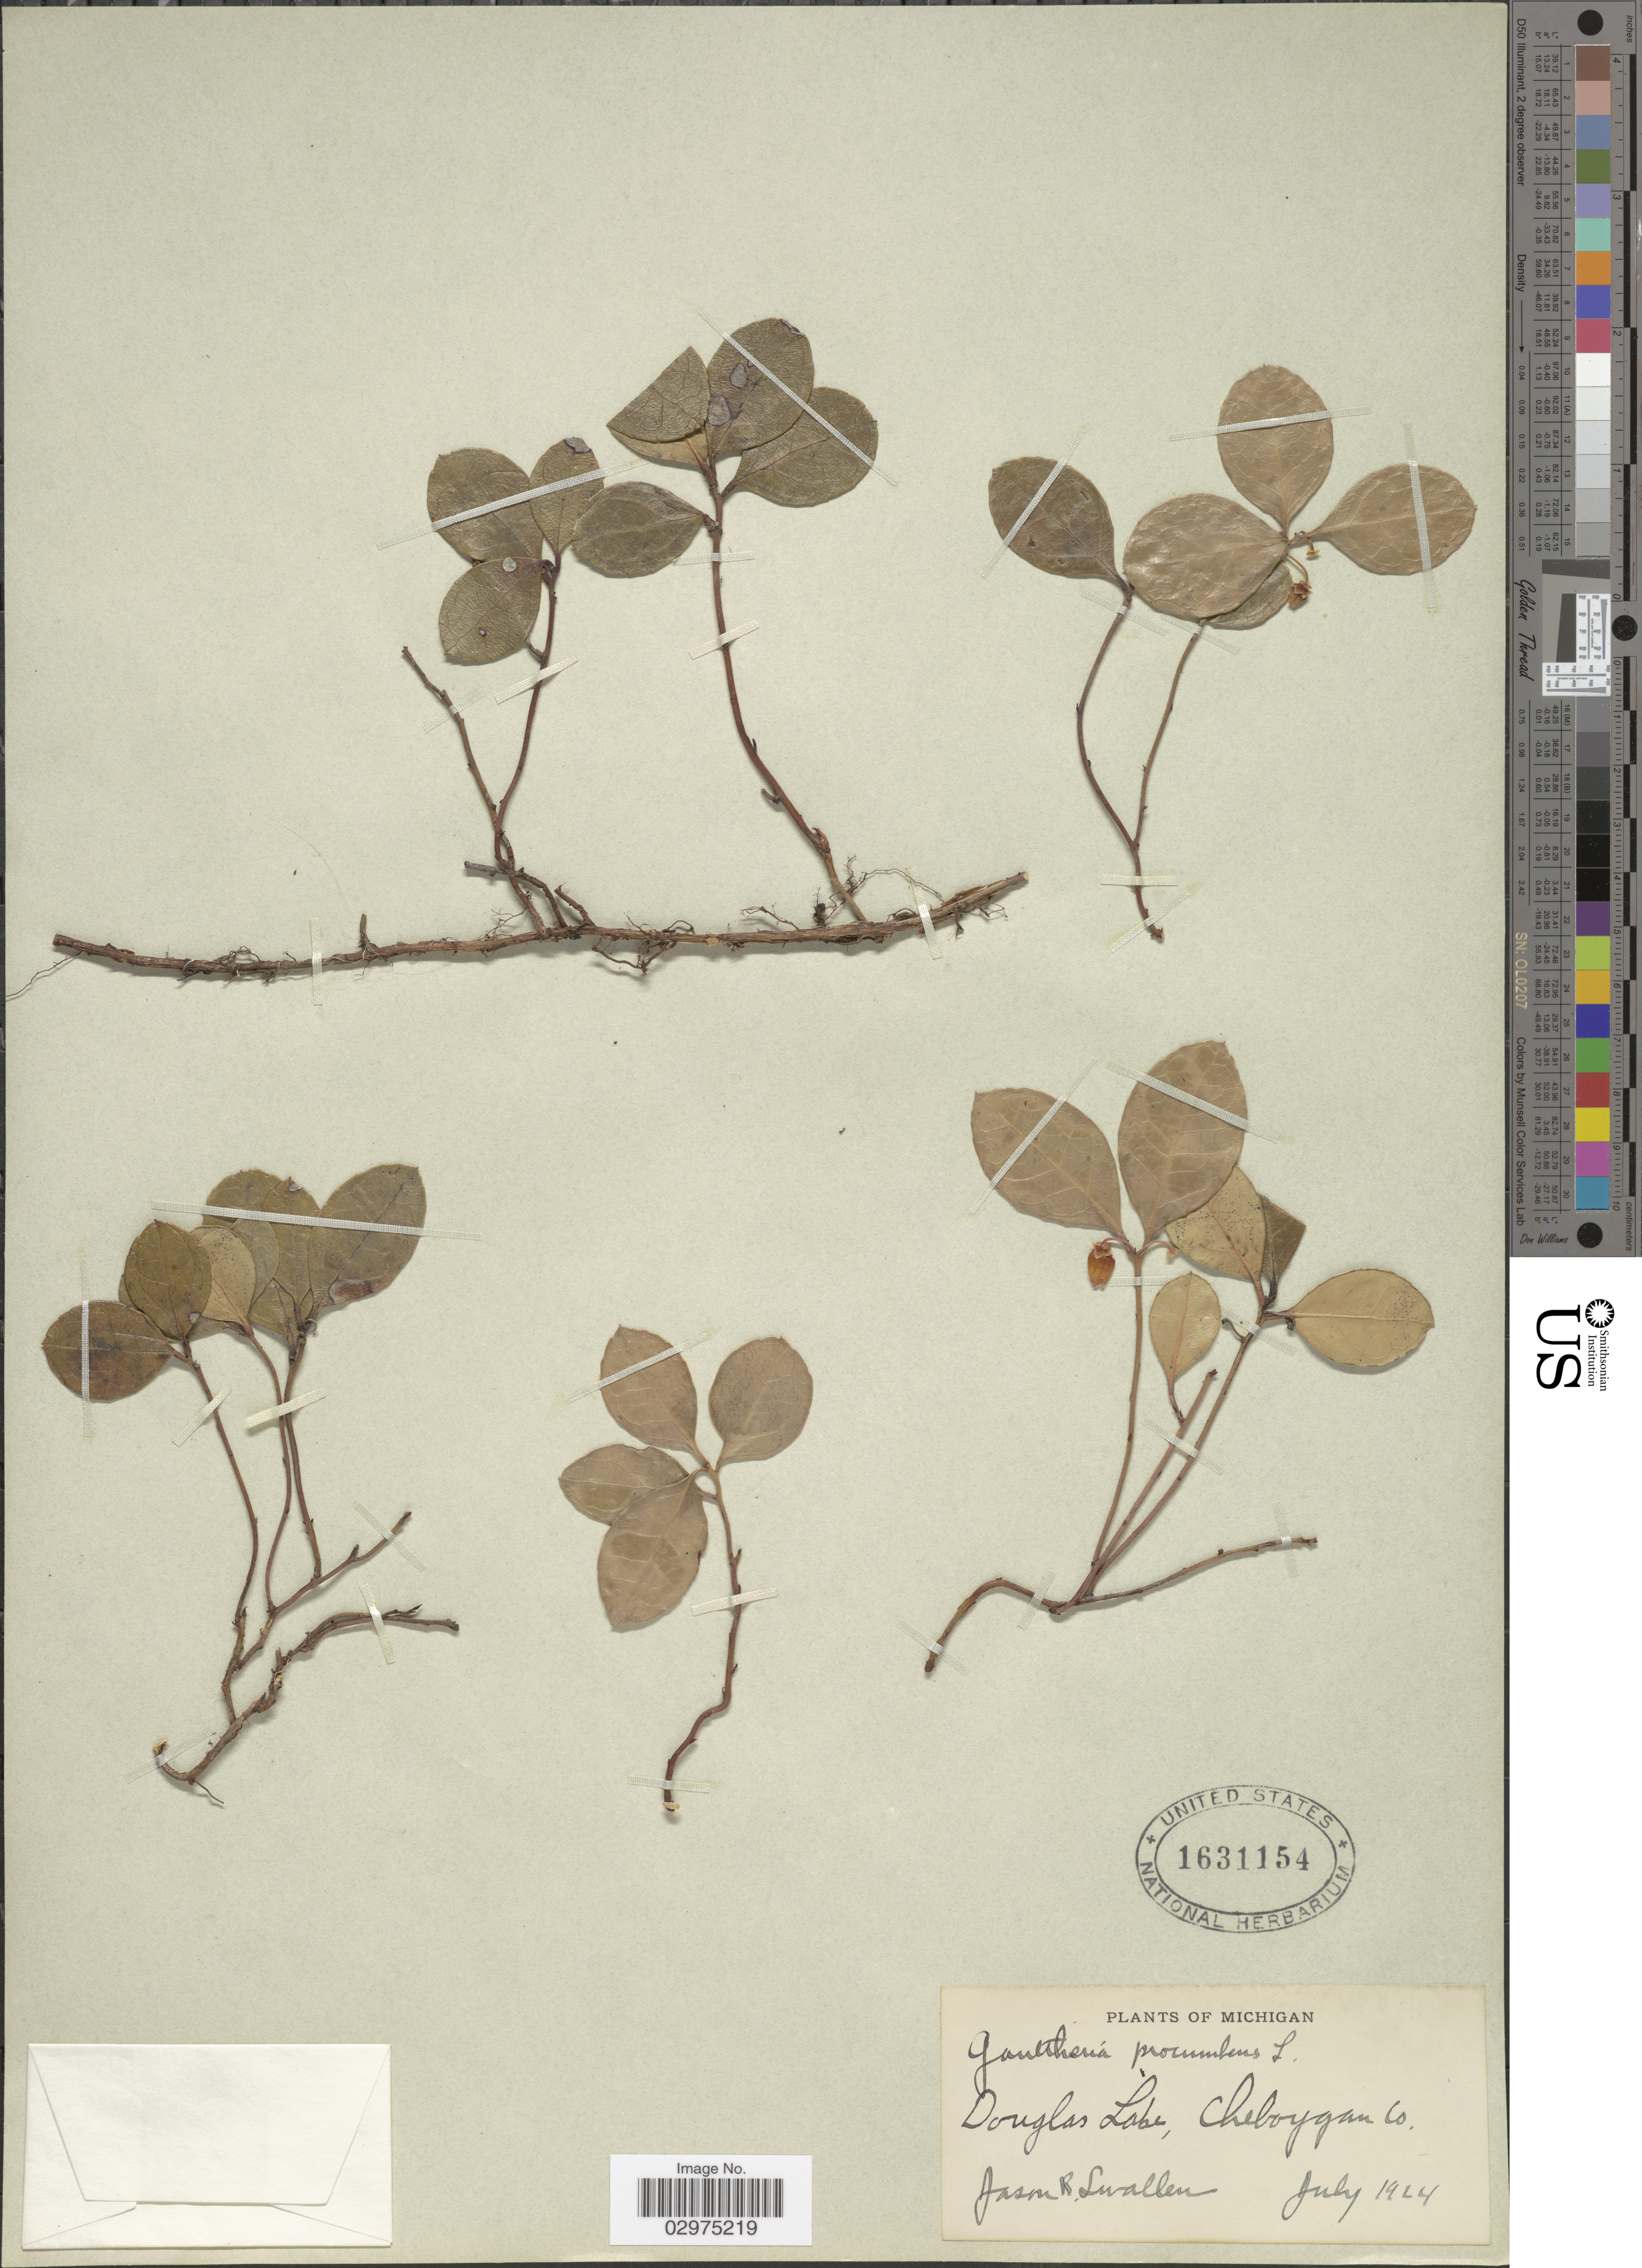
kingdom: Plantae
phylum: Tracheophyta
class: Magnoliopsida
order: Ericales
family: Ericaceae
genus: Gaultheria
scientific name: Gaultheria procumbens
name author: L.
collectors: J. R. Swallen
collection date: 1924-07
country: United States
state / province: Michigan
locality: Douglas Lake, Cheboygan Co.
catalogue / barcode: US 1631154